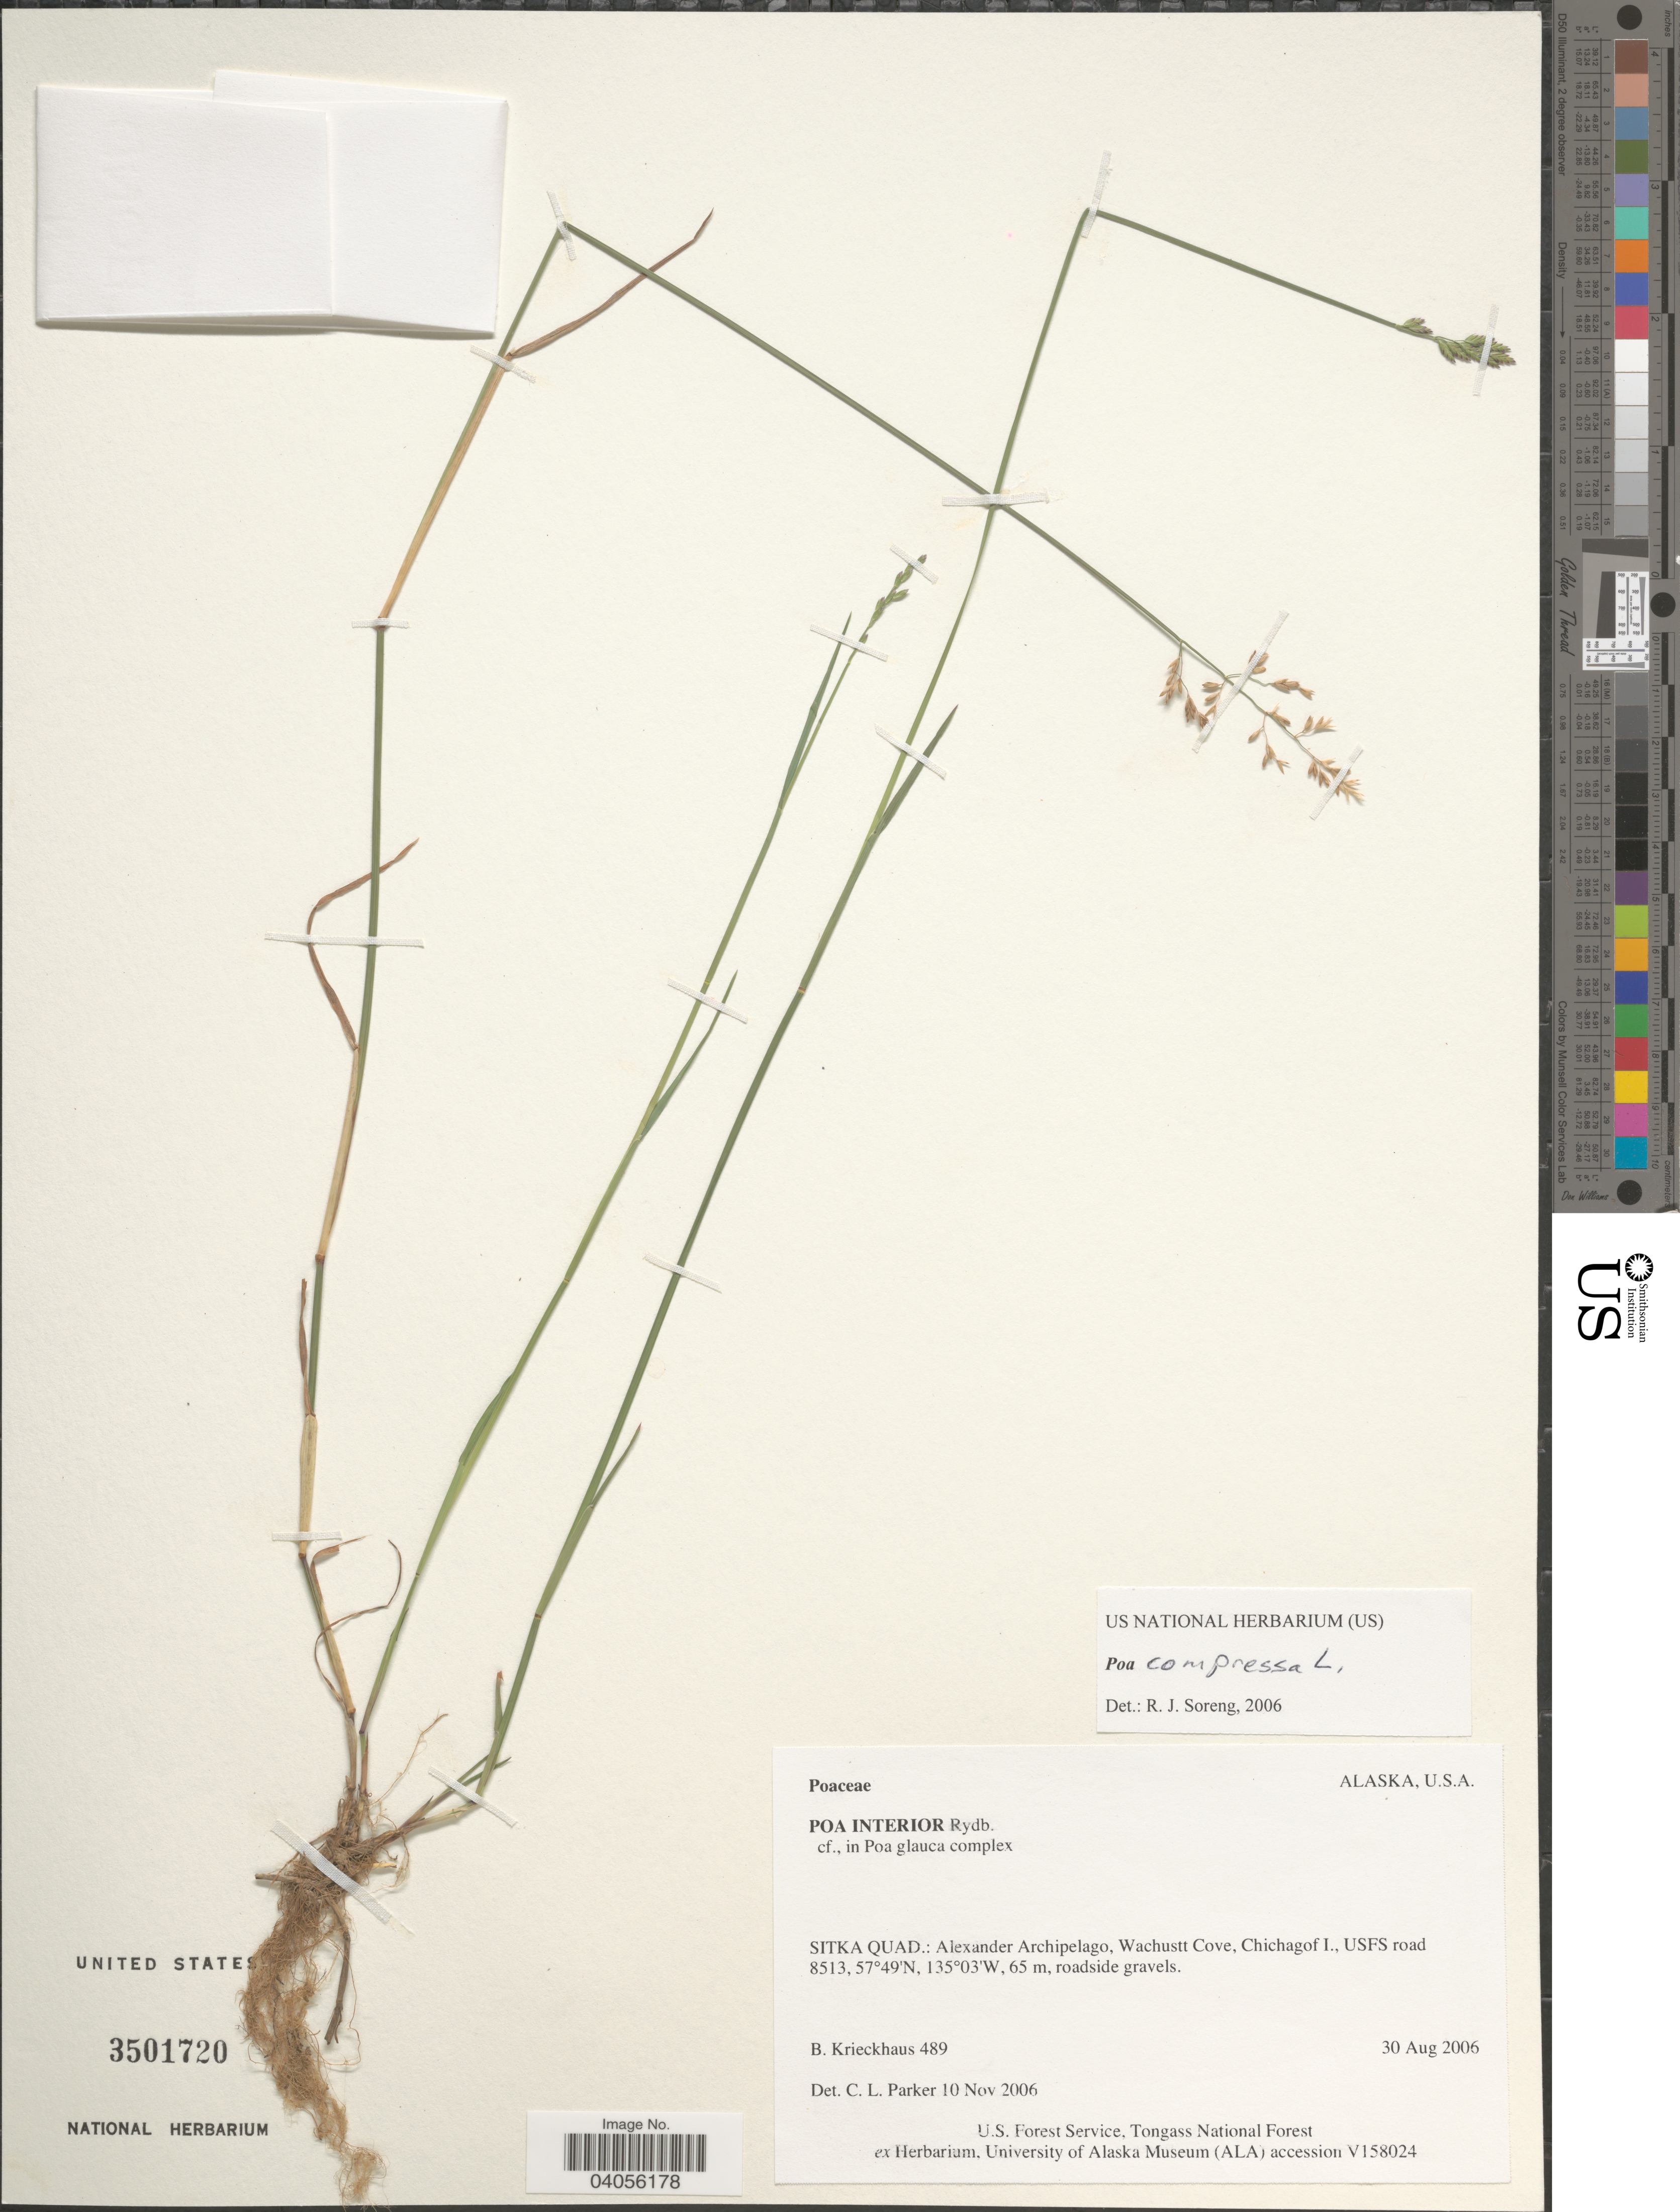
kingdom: Plantae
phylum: Tracheophyta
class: Liliopsida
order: Poales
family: Poaceae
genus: Poa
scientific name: Poa compressa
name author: L.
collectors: B. Krieckhaus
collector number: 489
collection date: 2006-08-30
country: United States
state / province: Alaska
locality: Sitka Quad.: Alexander Archipelago, Wachustt Cove, Chichagof I., USFS road 8513.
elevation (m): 65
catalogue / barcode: US 3501720